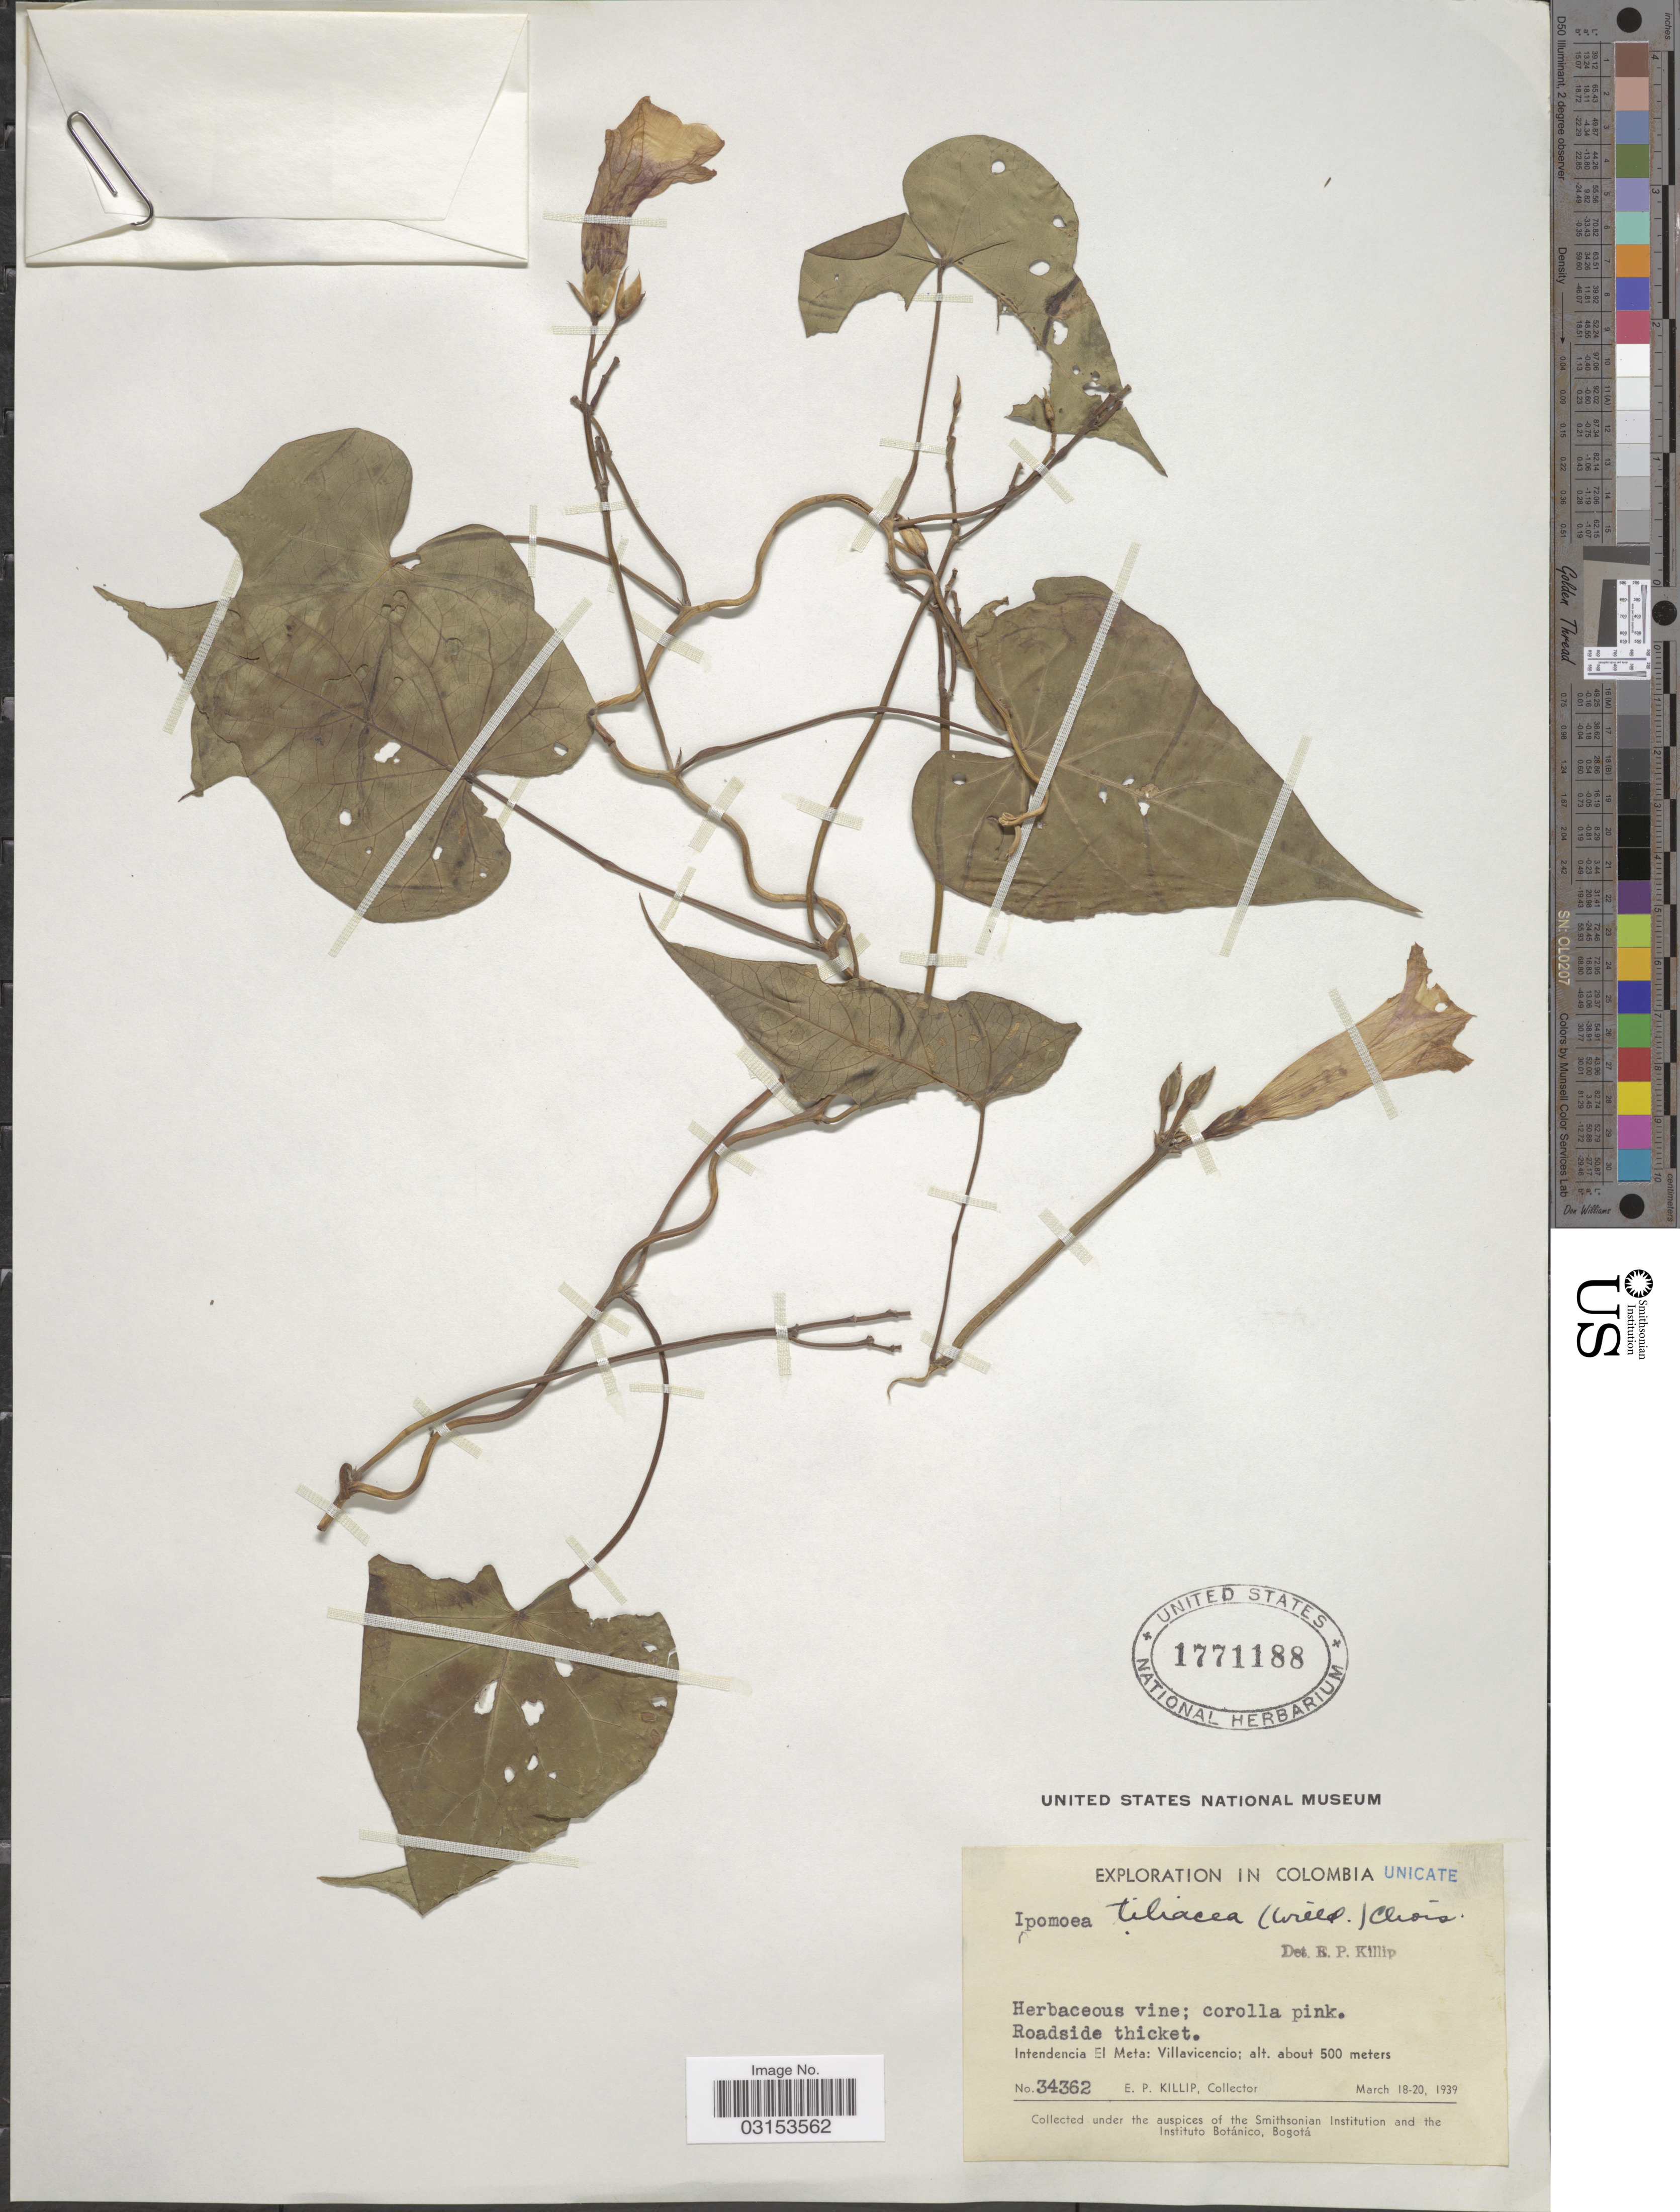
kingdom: Plantae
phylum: Tracheophyta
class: Magnoliopsida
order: Solanales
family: Convolvulaceae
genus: Ipomoea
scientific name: Ipomoea tiliacea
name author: (Willd.) Choisy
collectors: E. P. Killip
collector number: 34362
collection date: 1939-03-18/1939-03-20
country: Colombia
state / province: Meta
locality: Intendencia El Meta: Villavicencio.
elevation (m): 500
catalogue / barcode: US 1771188